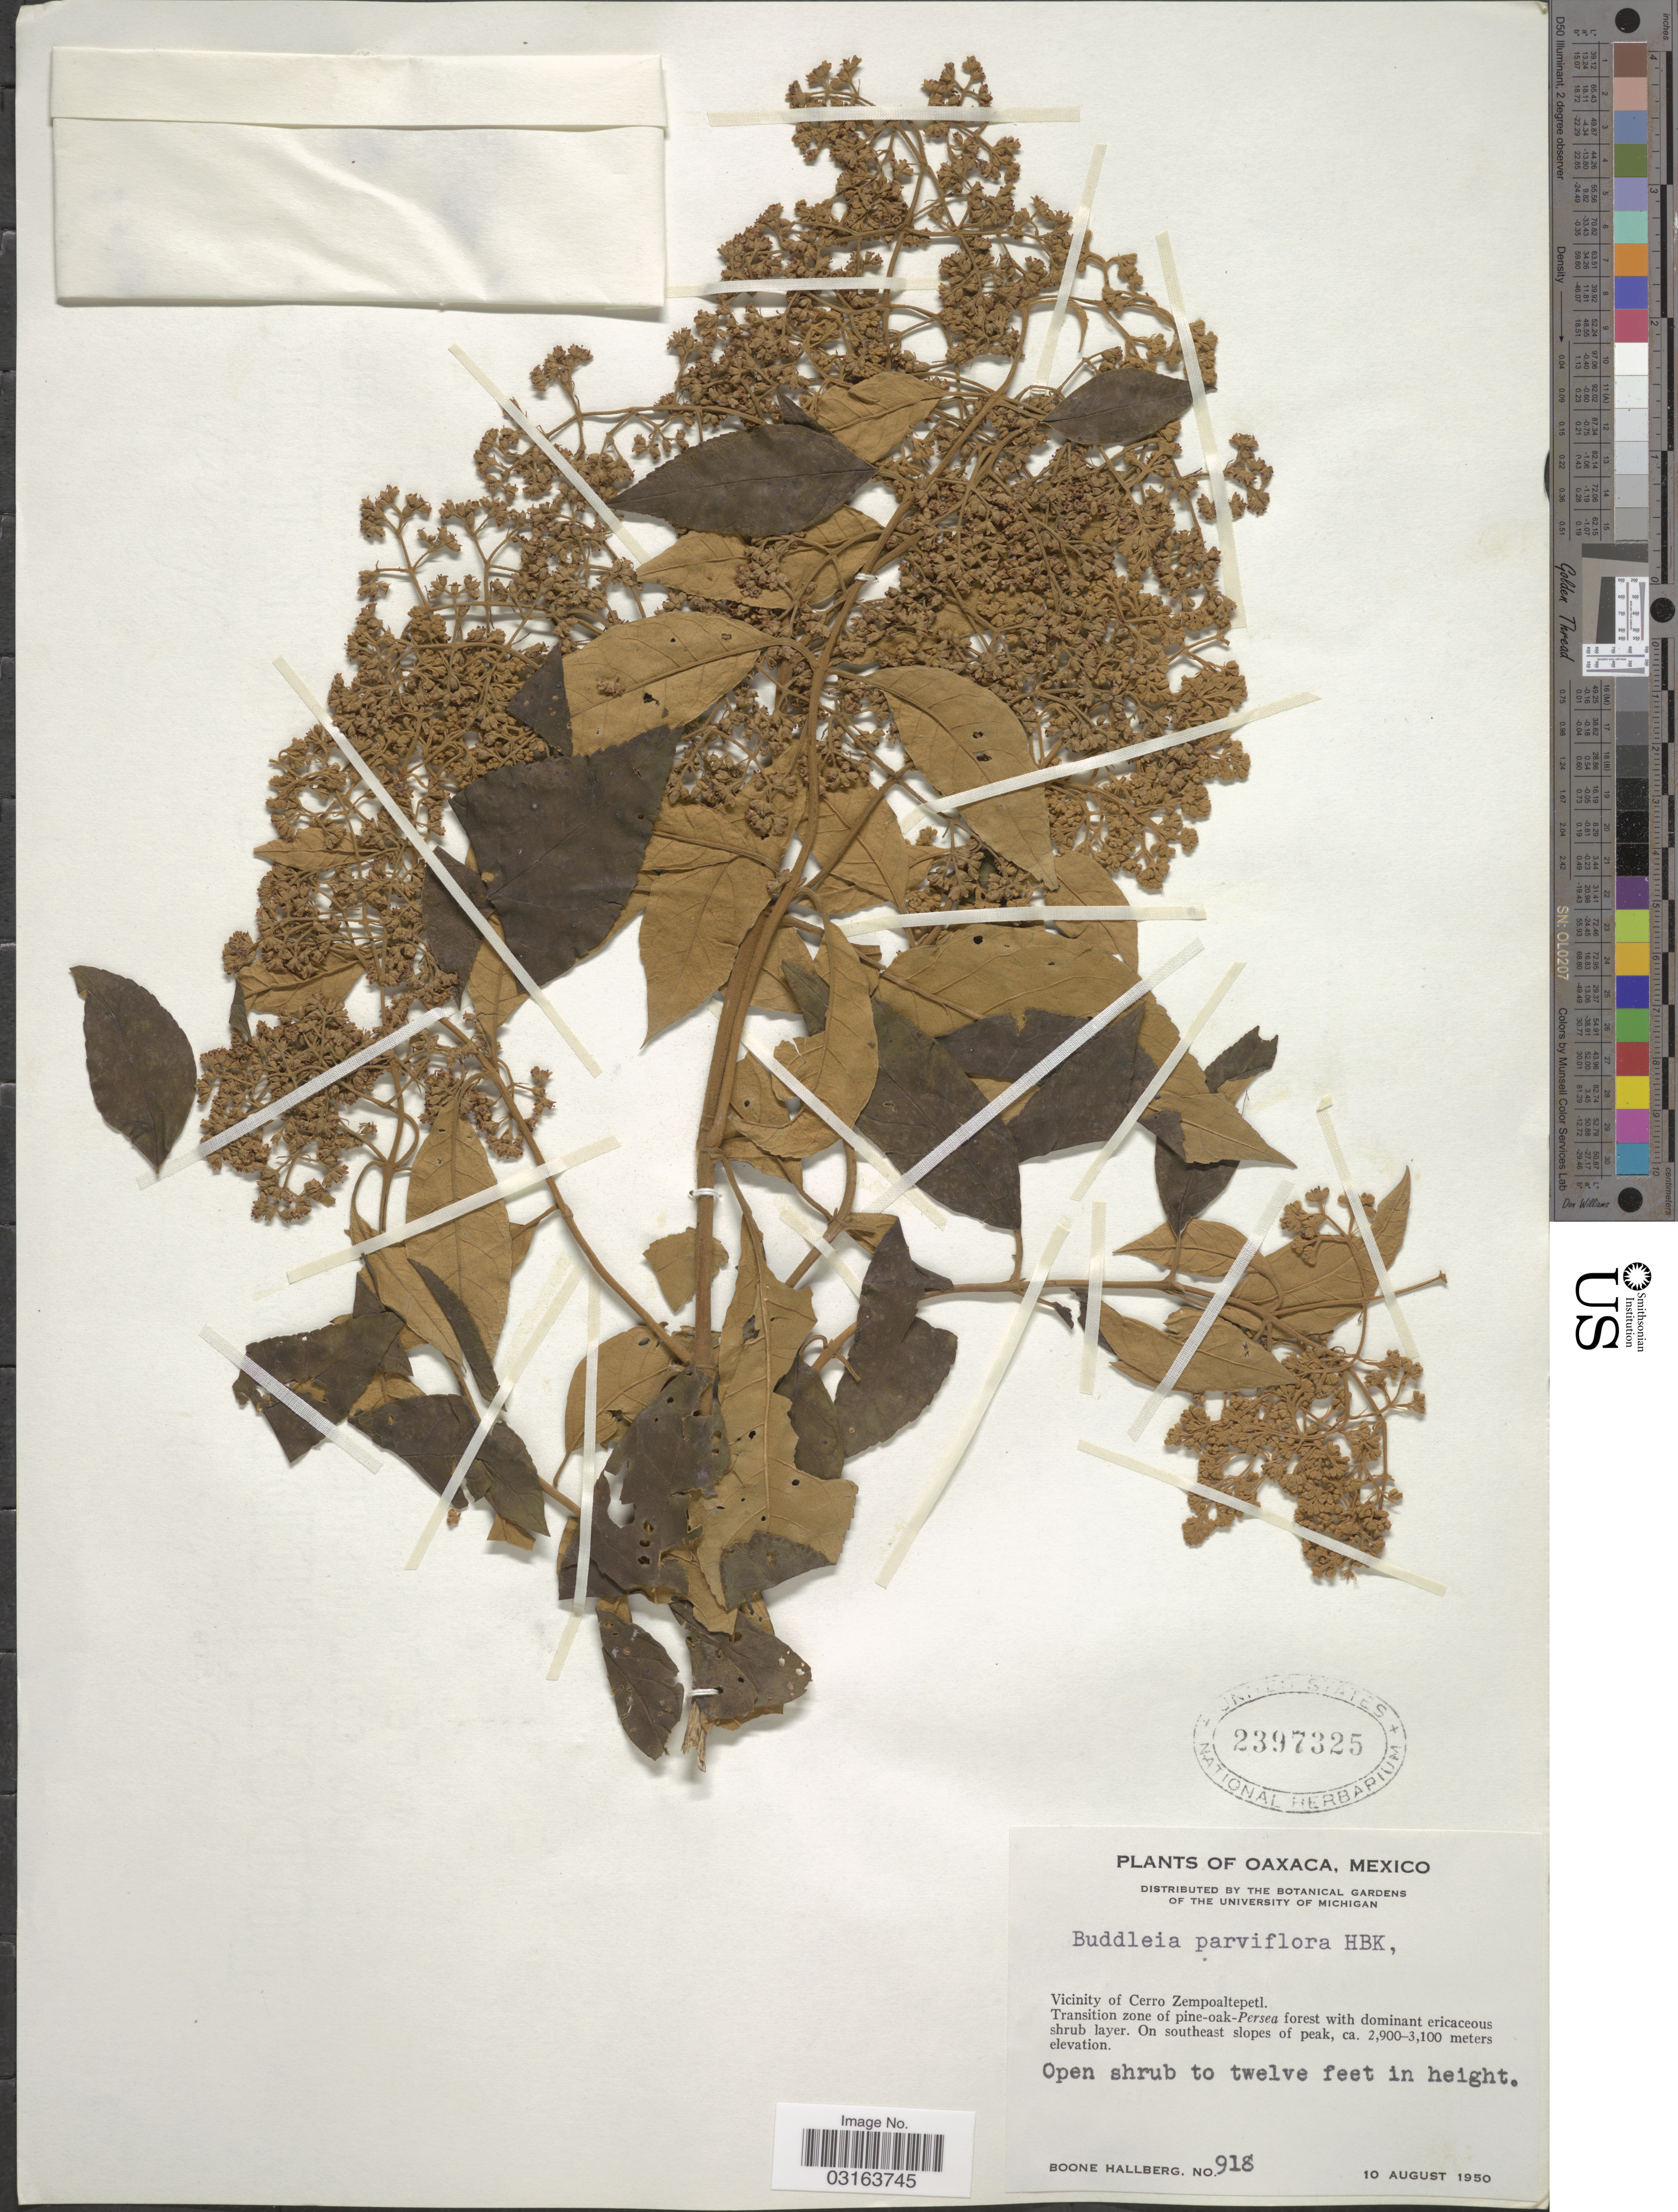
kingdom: Plantae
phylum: Tracheophyta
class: Magnoliopsida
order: Lamiales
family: Scrophulariaceae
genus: Buddleja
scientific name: Buddleja parviflora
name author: Kunth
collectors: B. Hallberg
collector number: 918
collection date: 1950-08-10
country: Mexico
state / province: Oaxaca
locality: Vicinity of Cerro Zempoaltepetl. Transition zone of pine-oak-Persea forest. On southeast slopes of peak.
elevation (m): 2900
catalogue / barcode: US 2397325